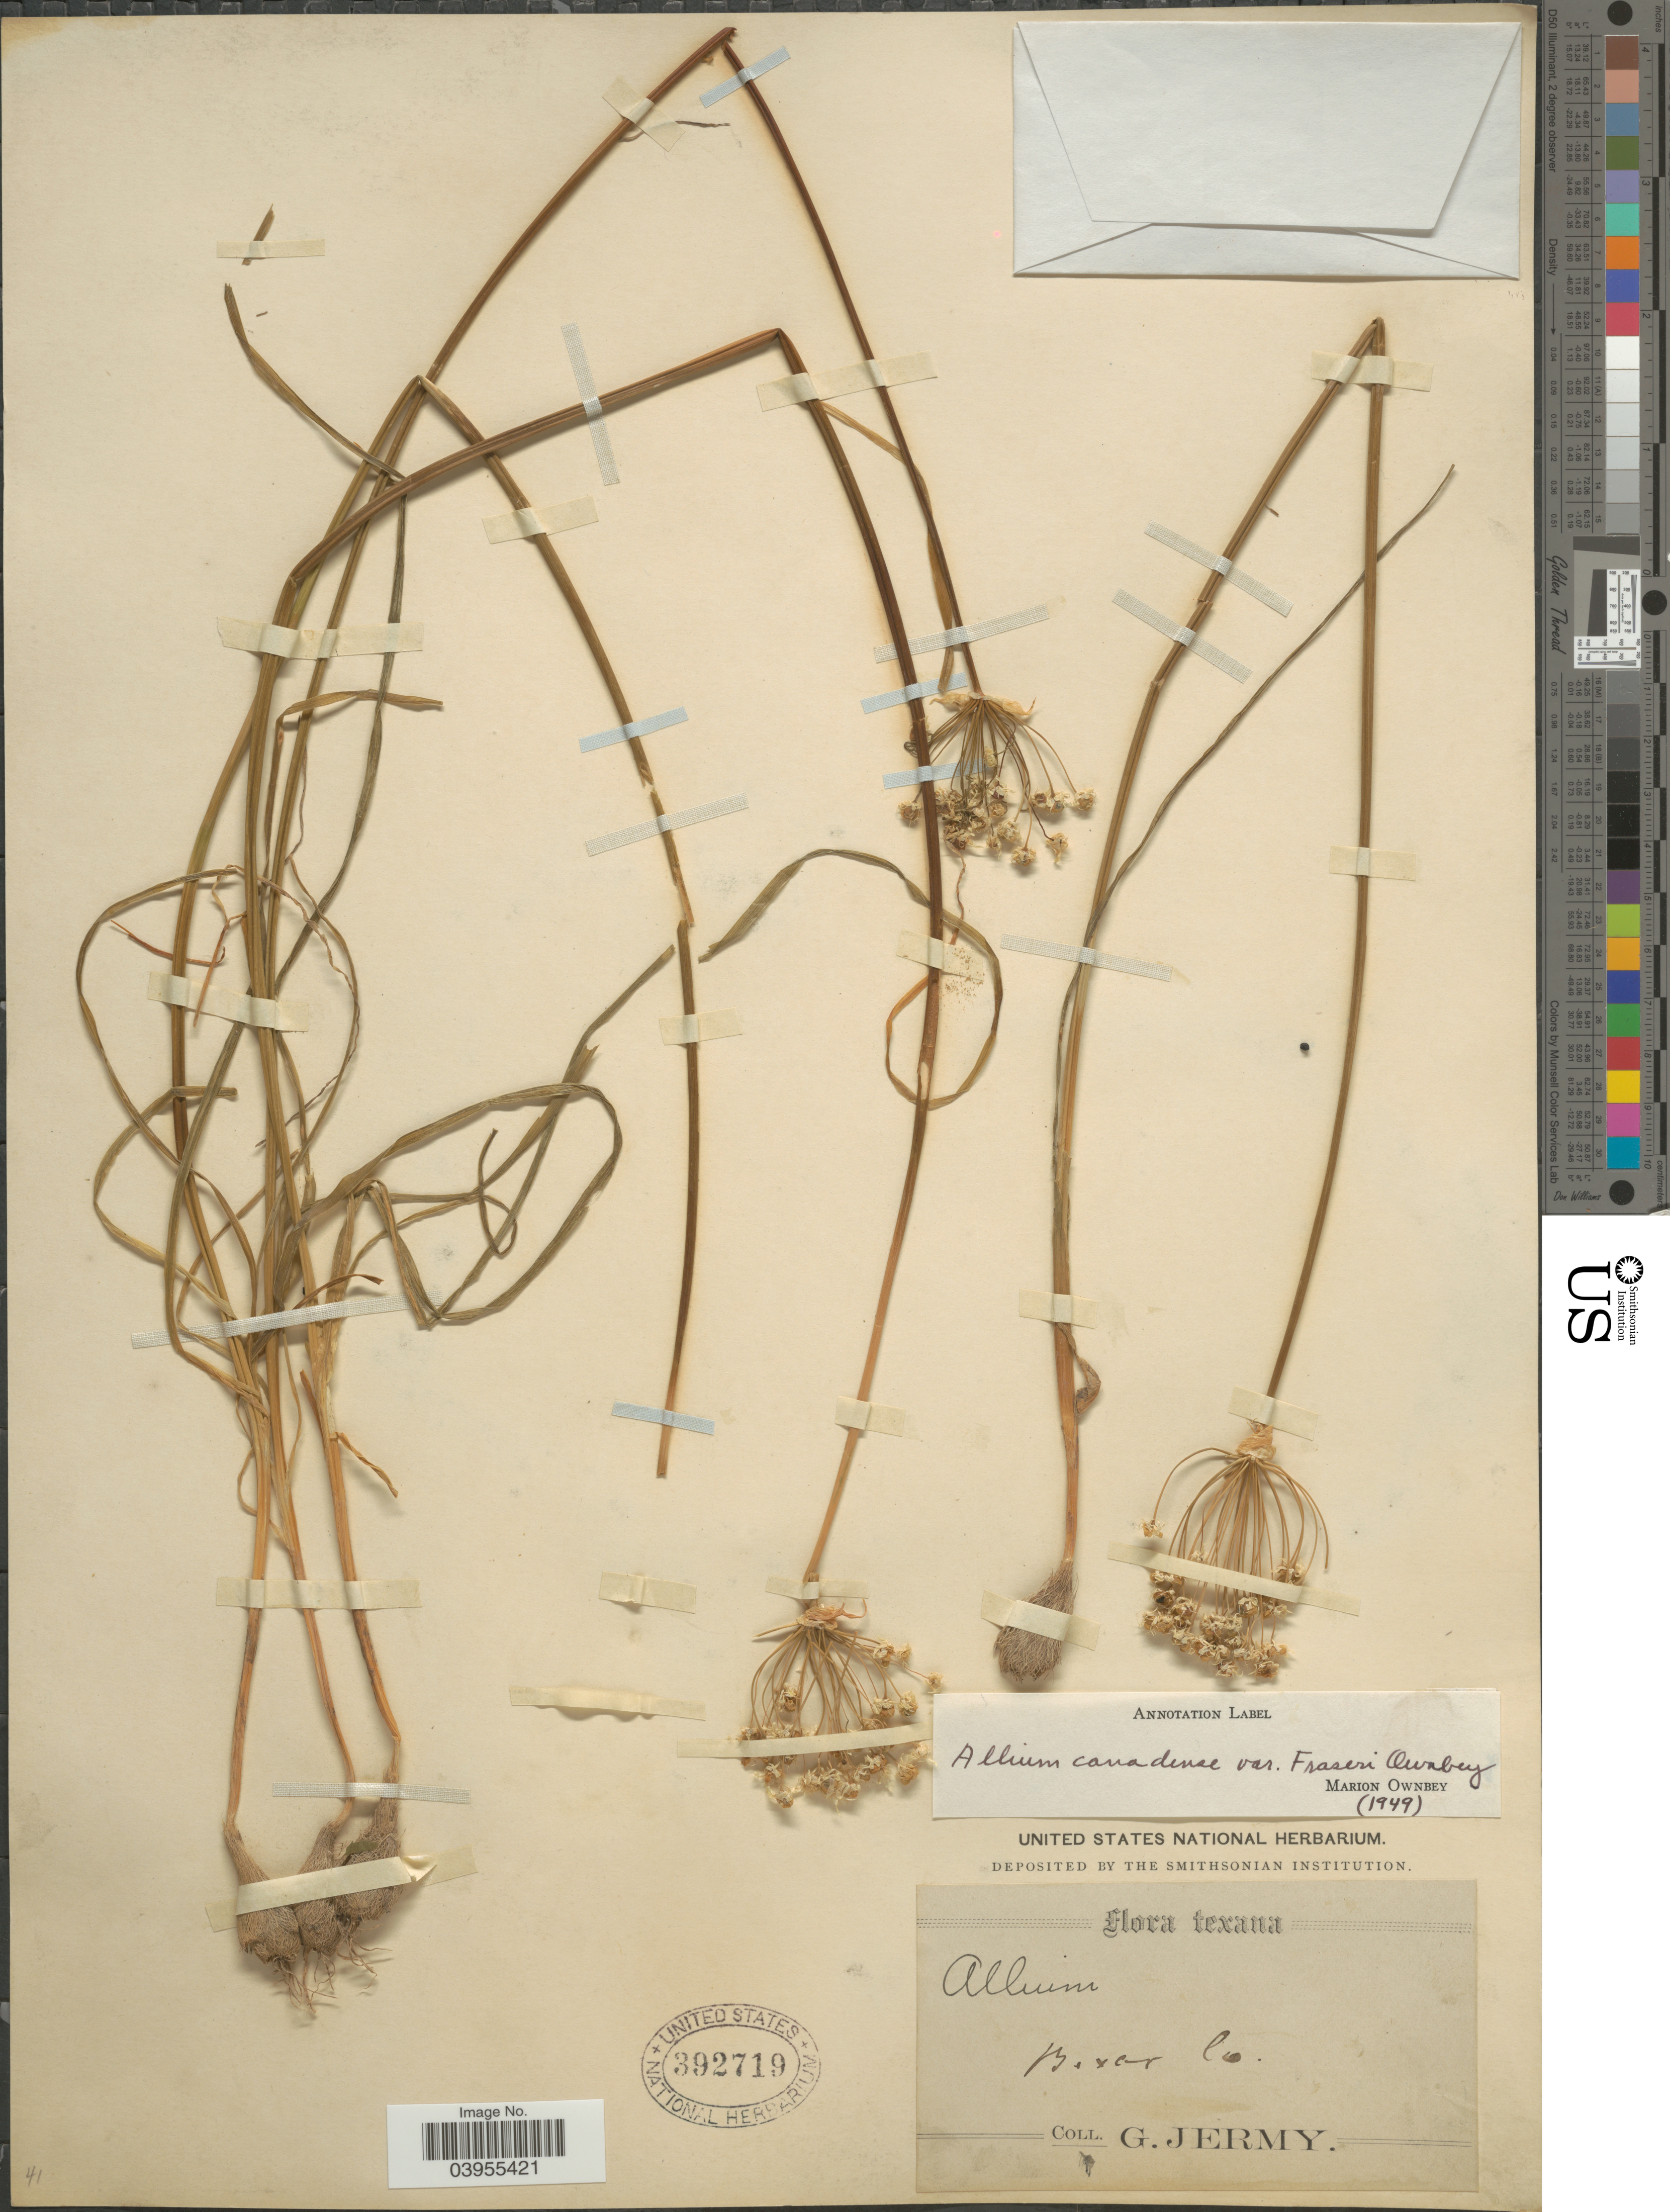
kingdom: Plantae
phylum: Tracheophyta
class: Liliopsida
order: Asparagales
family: Amaryllidaceae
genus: Allium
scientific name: Allium canadense var. fraseri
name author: Ownbey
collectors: G. Jermy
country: United States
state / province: Texas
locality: Bexar Co.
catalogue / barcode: US 392719